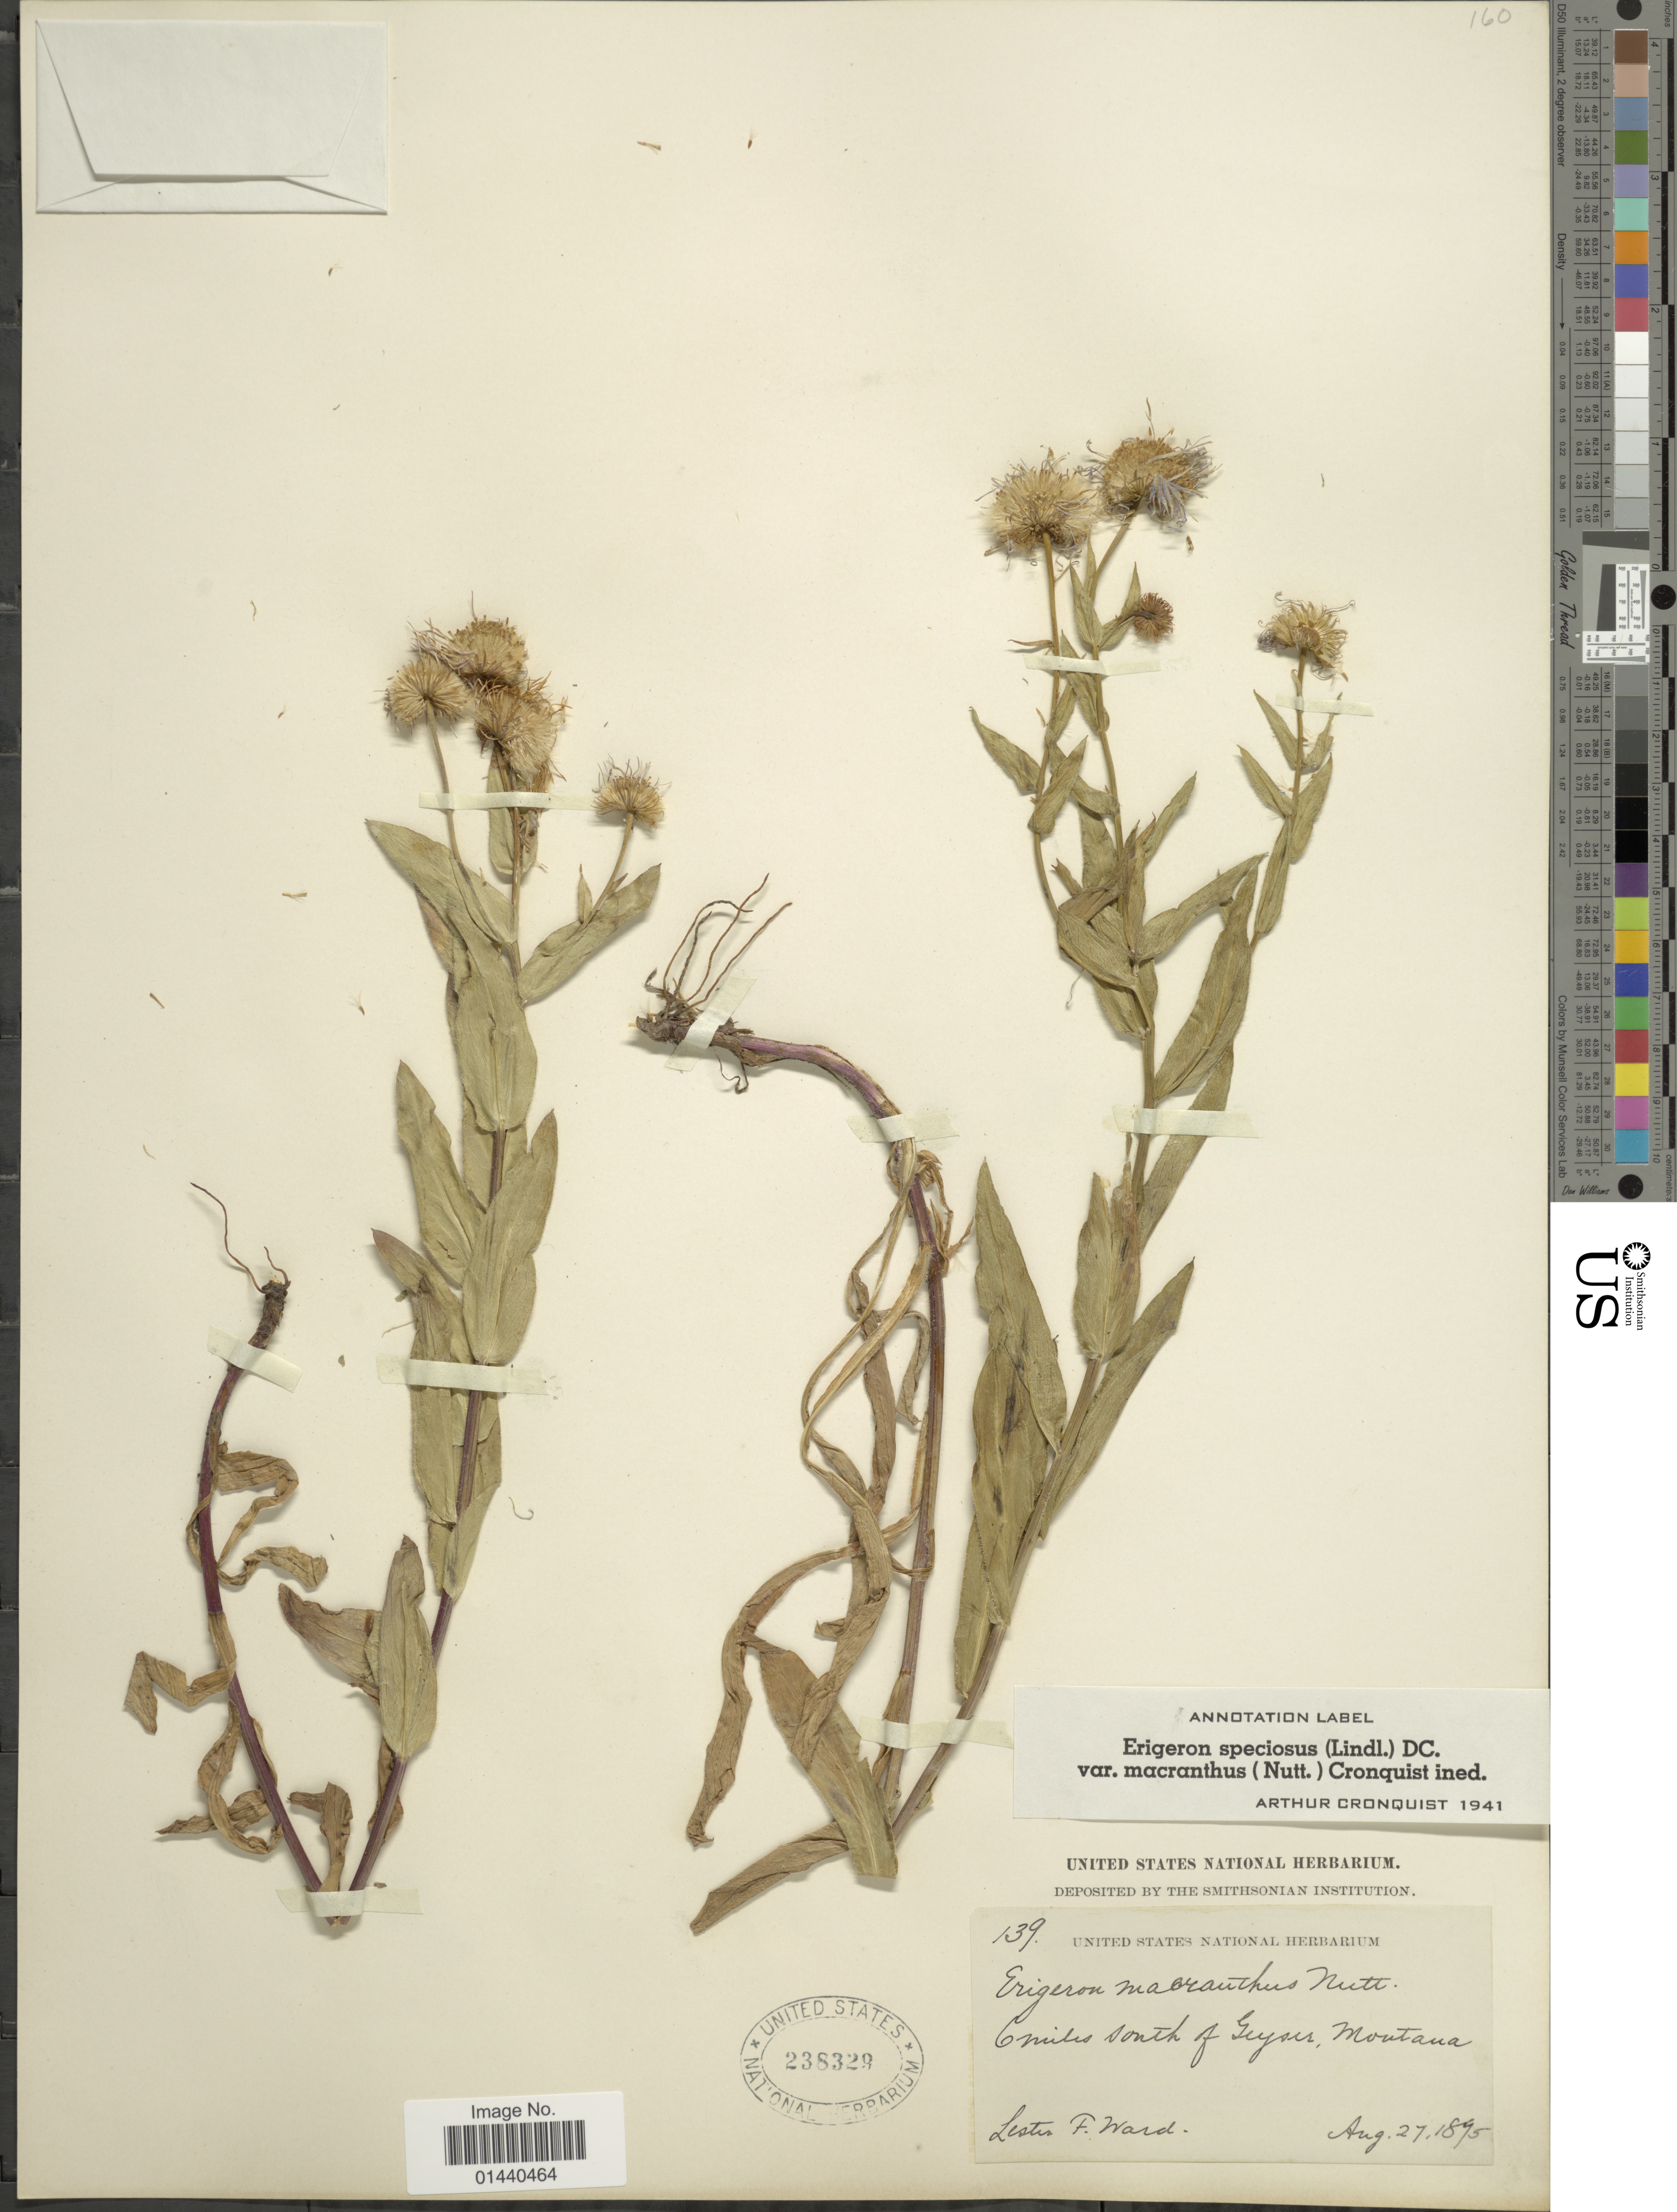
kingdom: Plantae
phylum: Tracheophyta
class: Magnoliopsida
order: Asterales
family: Asteraceae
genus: Erigeron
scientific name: Erigeron speciosus var. macranthus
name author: (Nutt.) Cronq.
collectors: L. F. Ward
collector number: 139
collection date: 1895-08-27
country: United States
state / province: Montana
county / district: Cascade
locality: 6 miles S of Geyser.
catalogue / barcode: US 238329